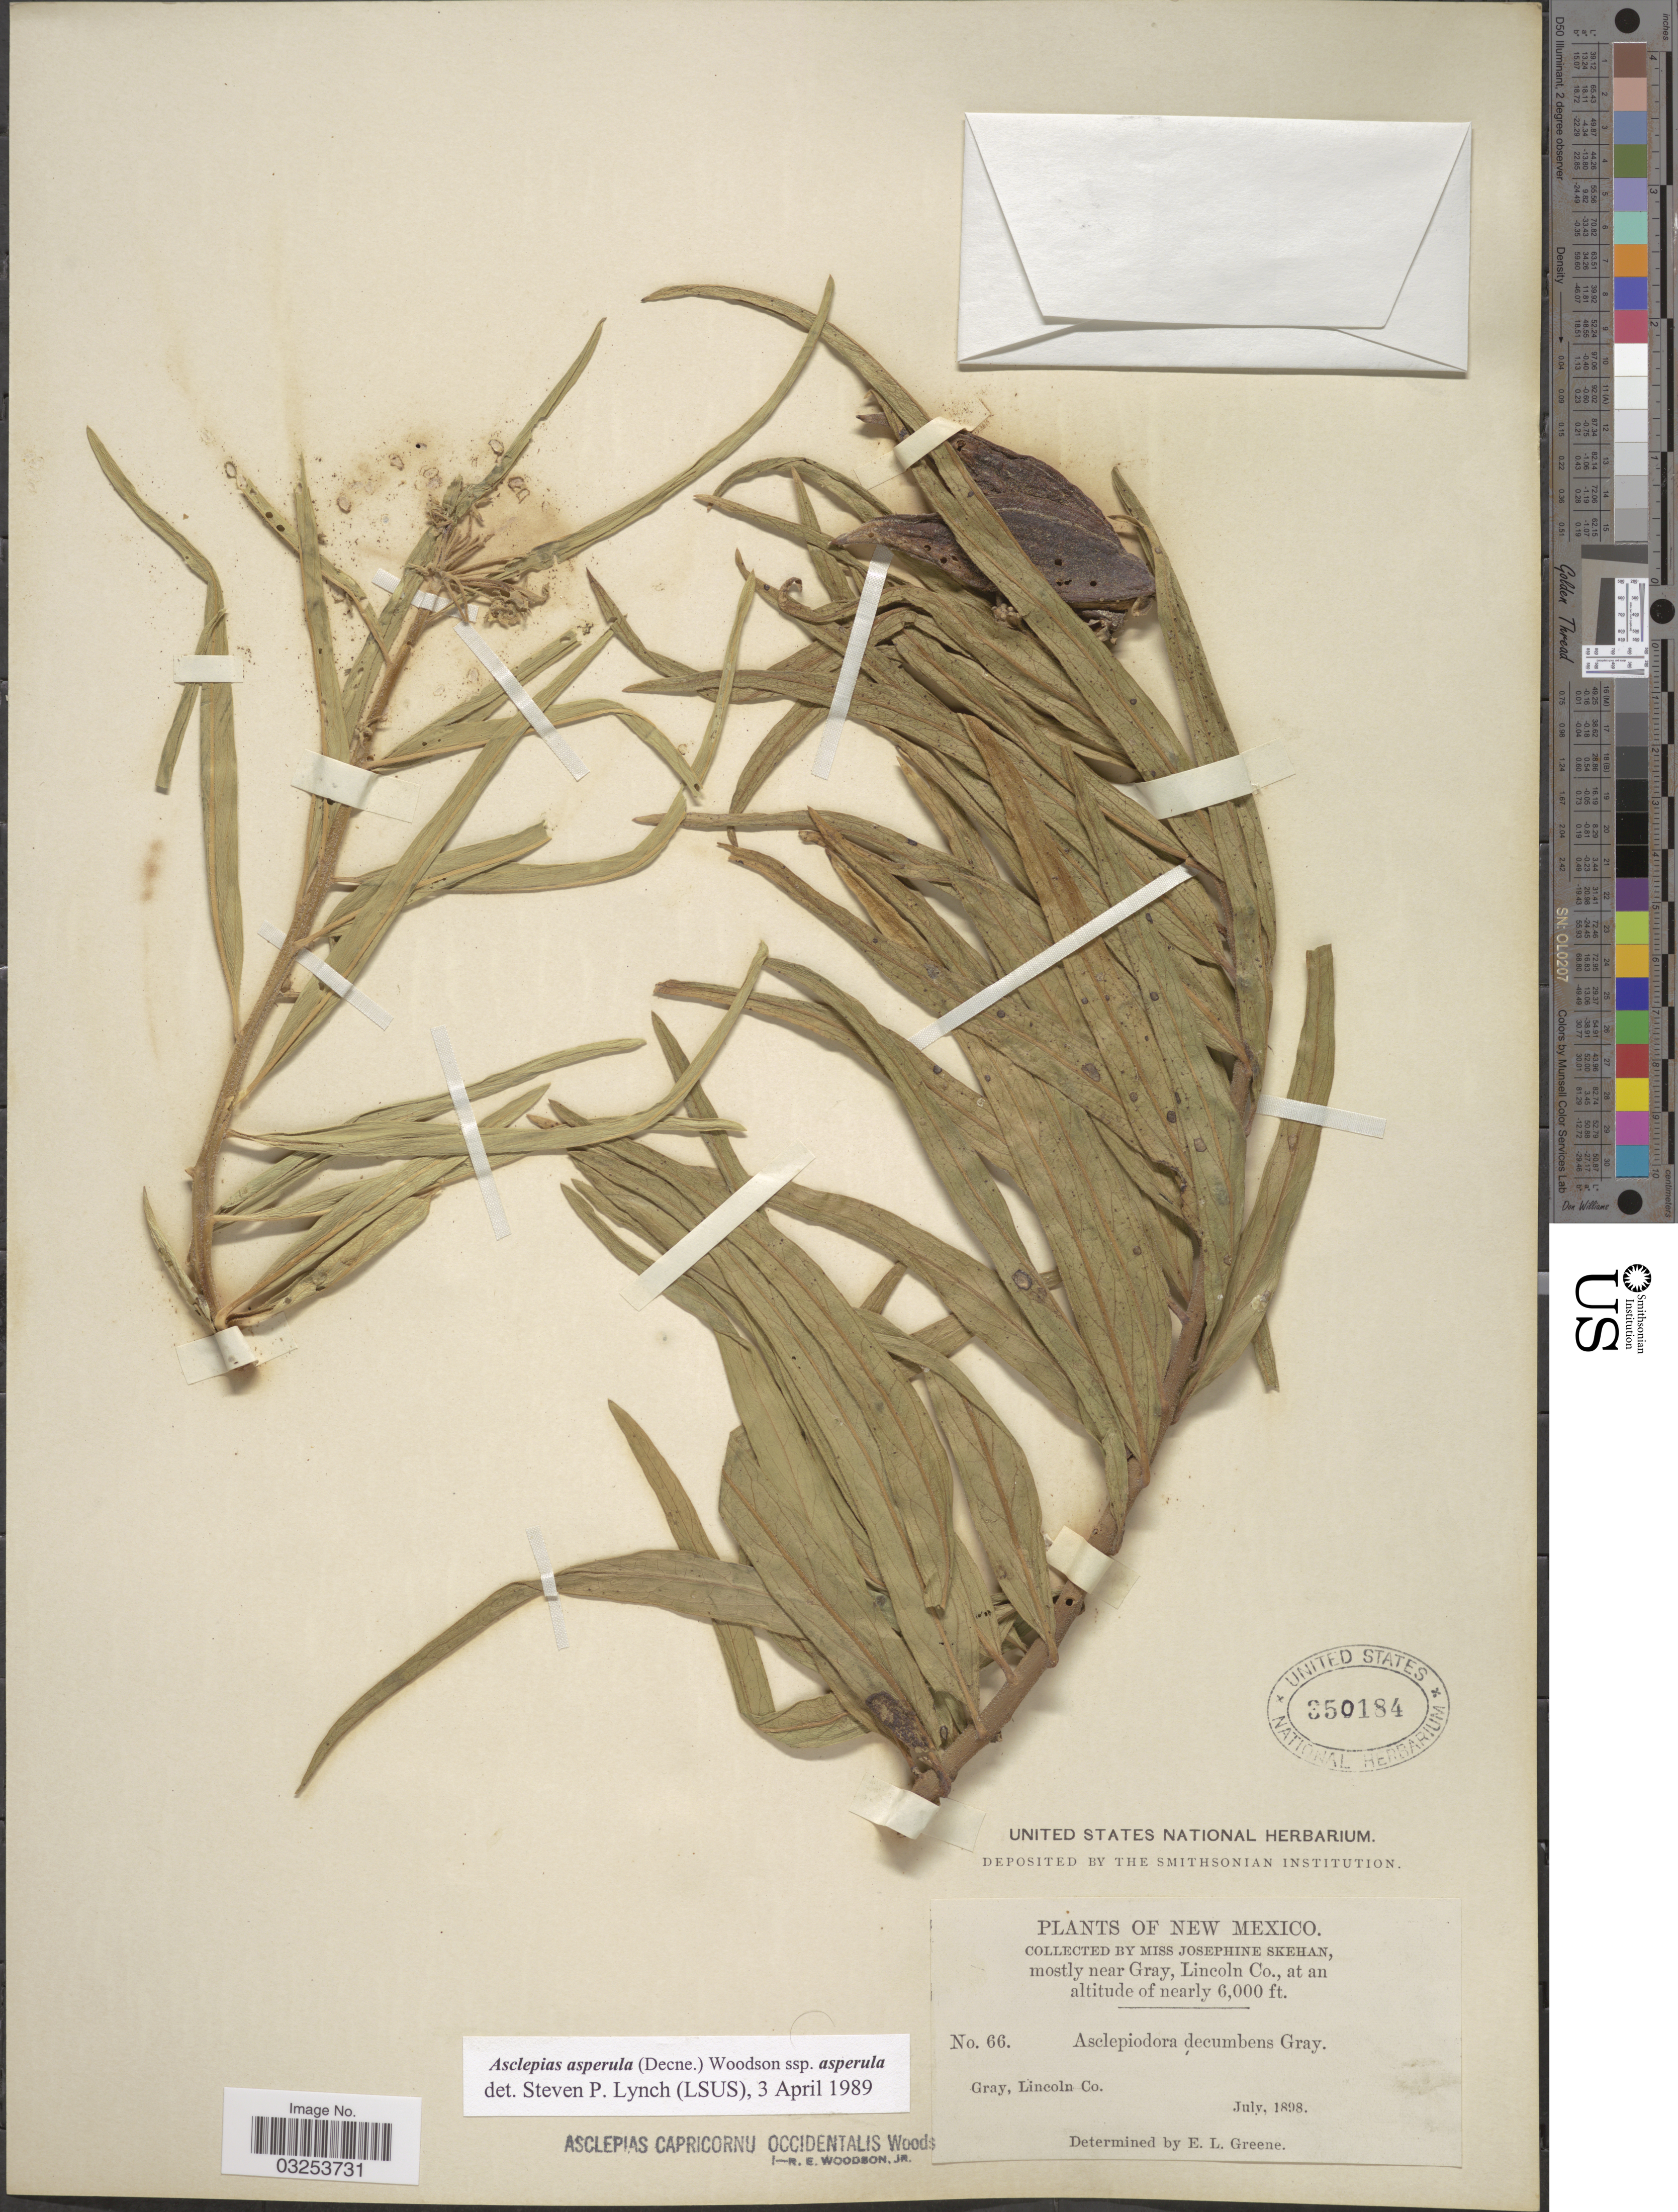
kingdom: Plantae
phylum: Tracheophyta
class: Magnoliopsida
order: Gentianales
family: Apocynaceae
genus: Asclepias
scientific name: Asclepias asperula subsp. asperula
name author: (Decne.) Woodson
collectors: J. Skehan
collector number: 66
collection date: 1898-07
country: United States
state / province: New Mexico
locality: Near Gray, Lincoln Co.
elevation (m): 1829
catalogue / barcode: US 350184